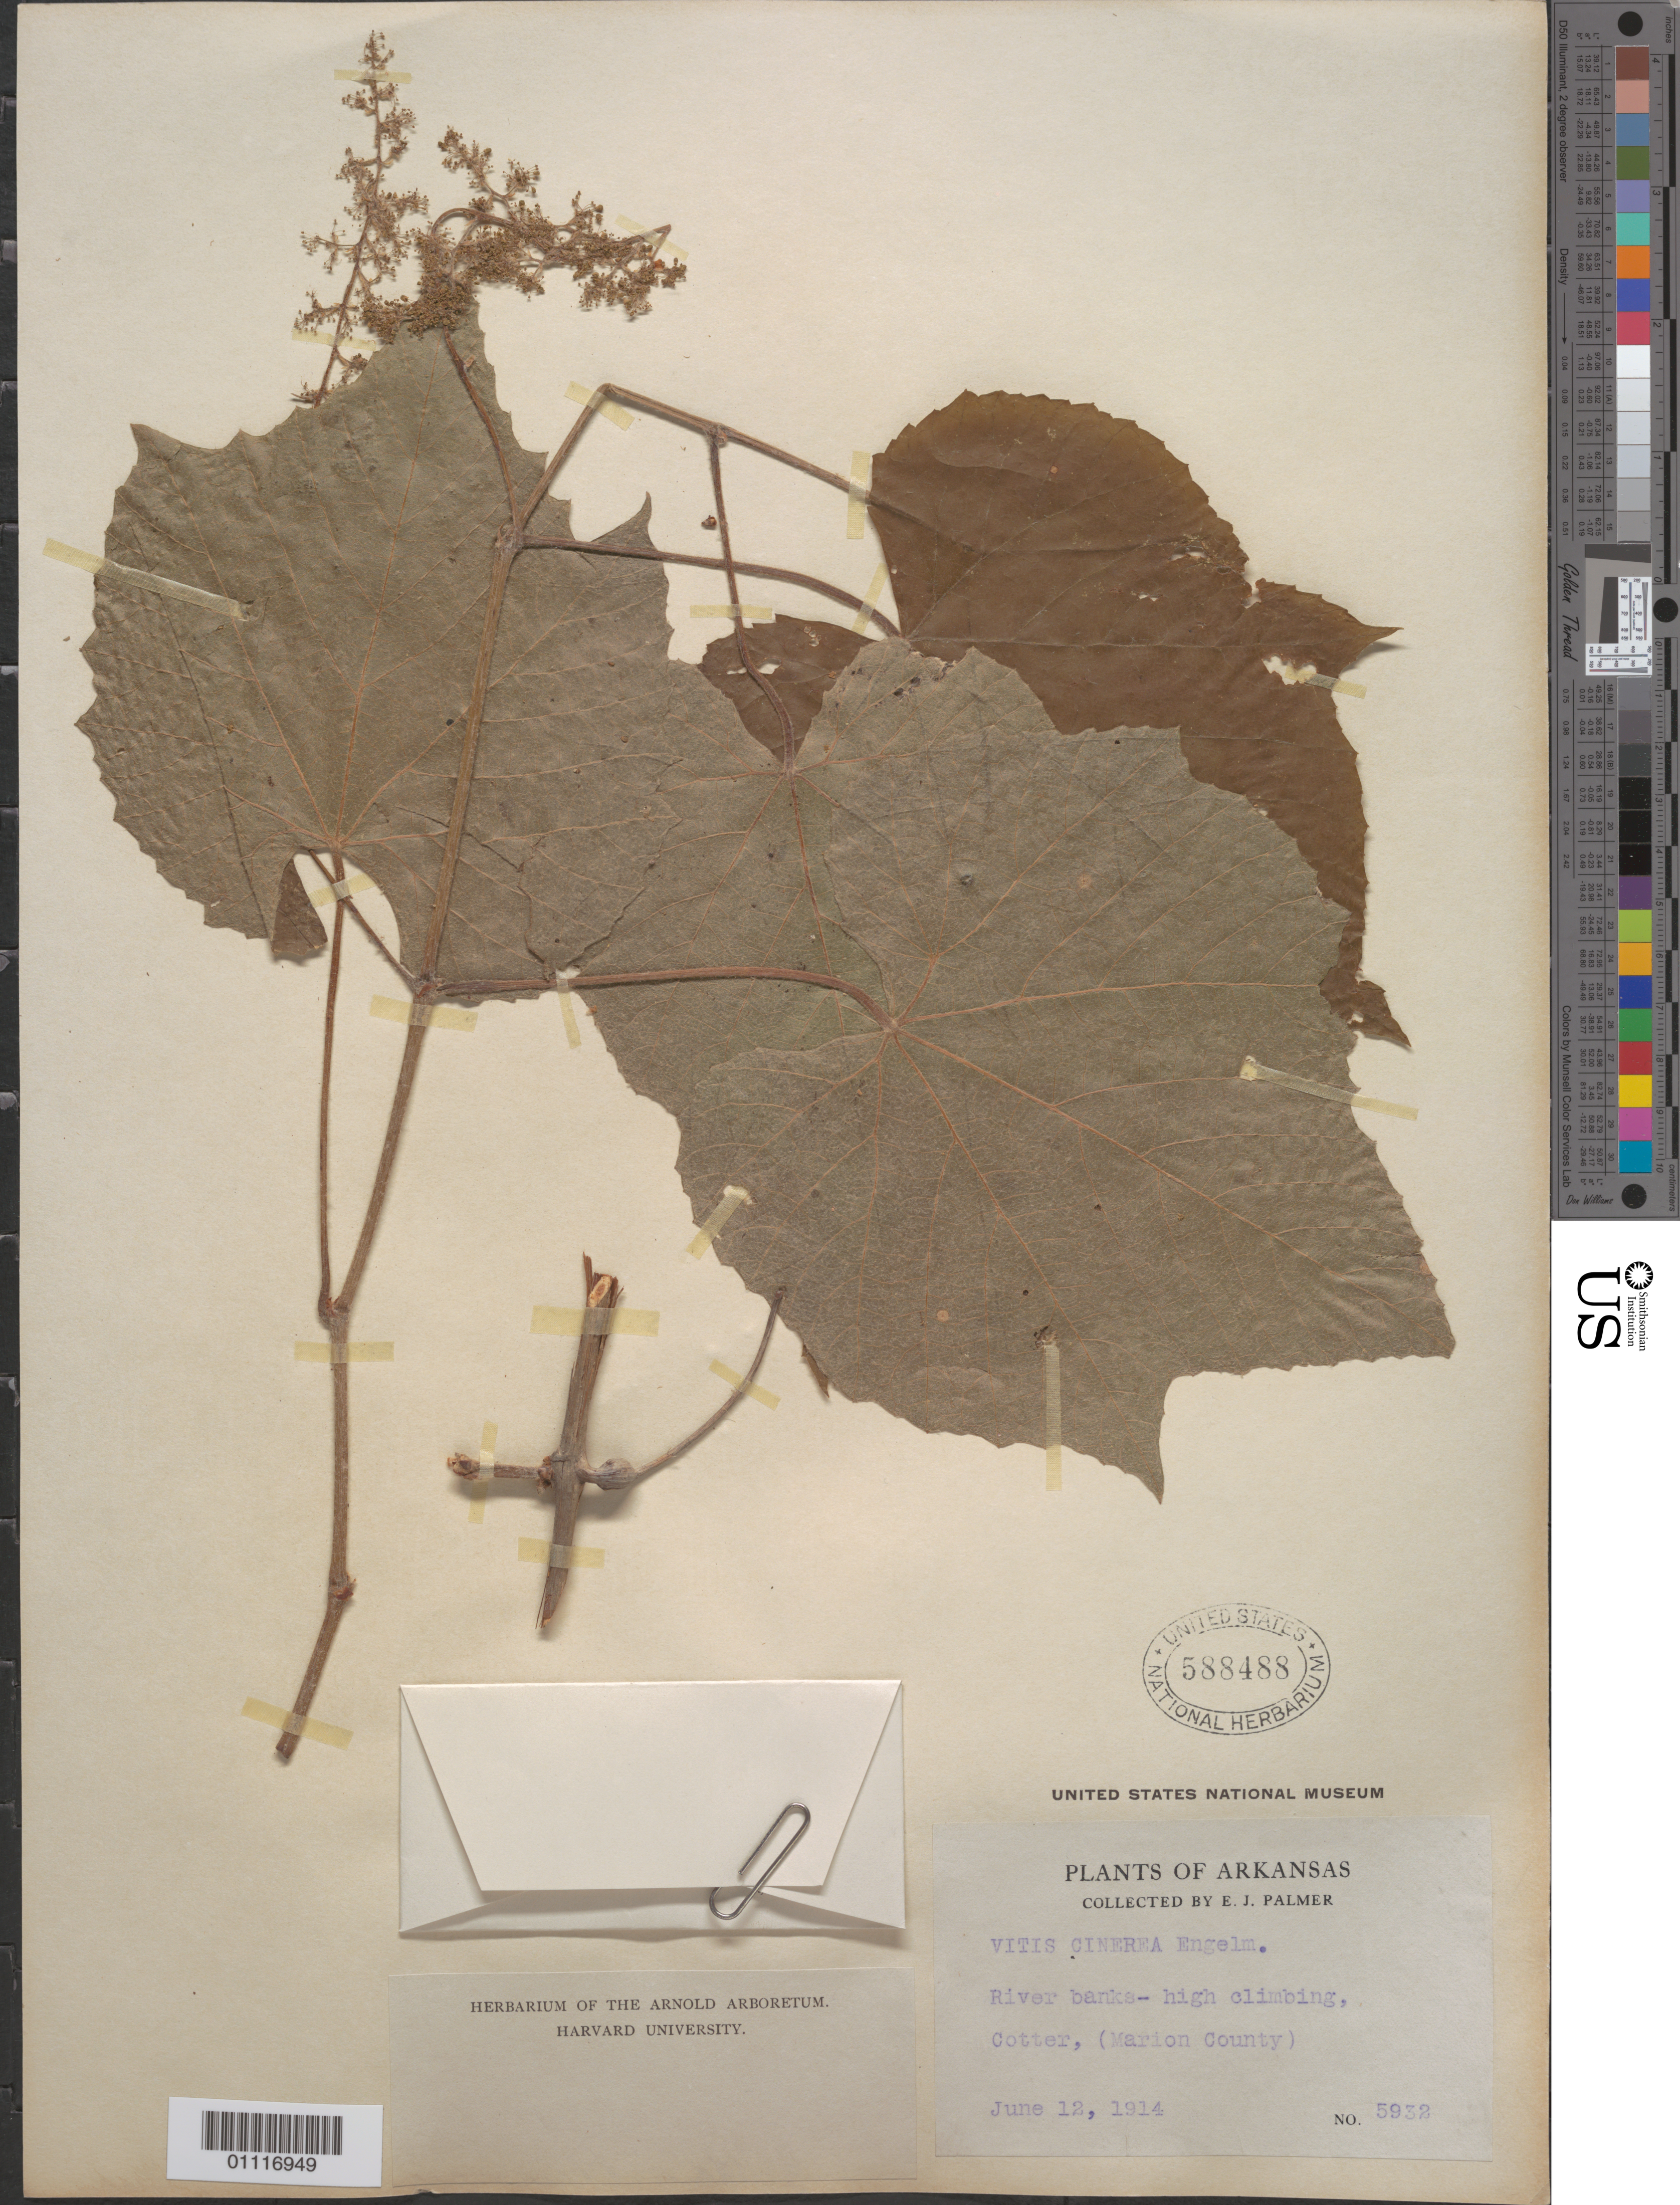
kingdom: Plantae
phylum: Tracheophyta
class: Magnoliopsida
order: Vitales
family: Vitaceae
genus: Vitis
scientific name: Vitis cinerea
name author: (Engelm.) Millardet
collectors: E. J. Palmer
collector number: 5932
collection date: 1914-06-12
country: United States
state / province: Arkansas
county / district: Marion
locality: river Banks- high climbing, Cotter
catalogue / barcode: US 588488